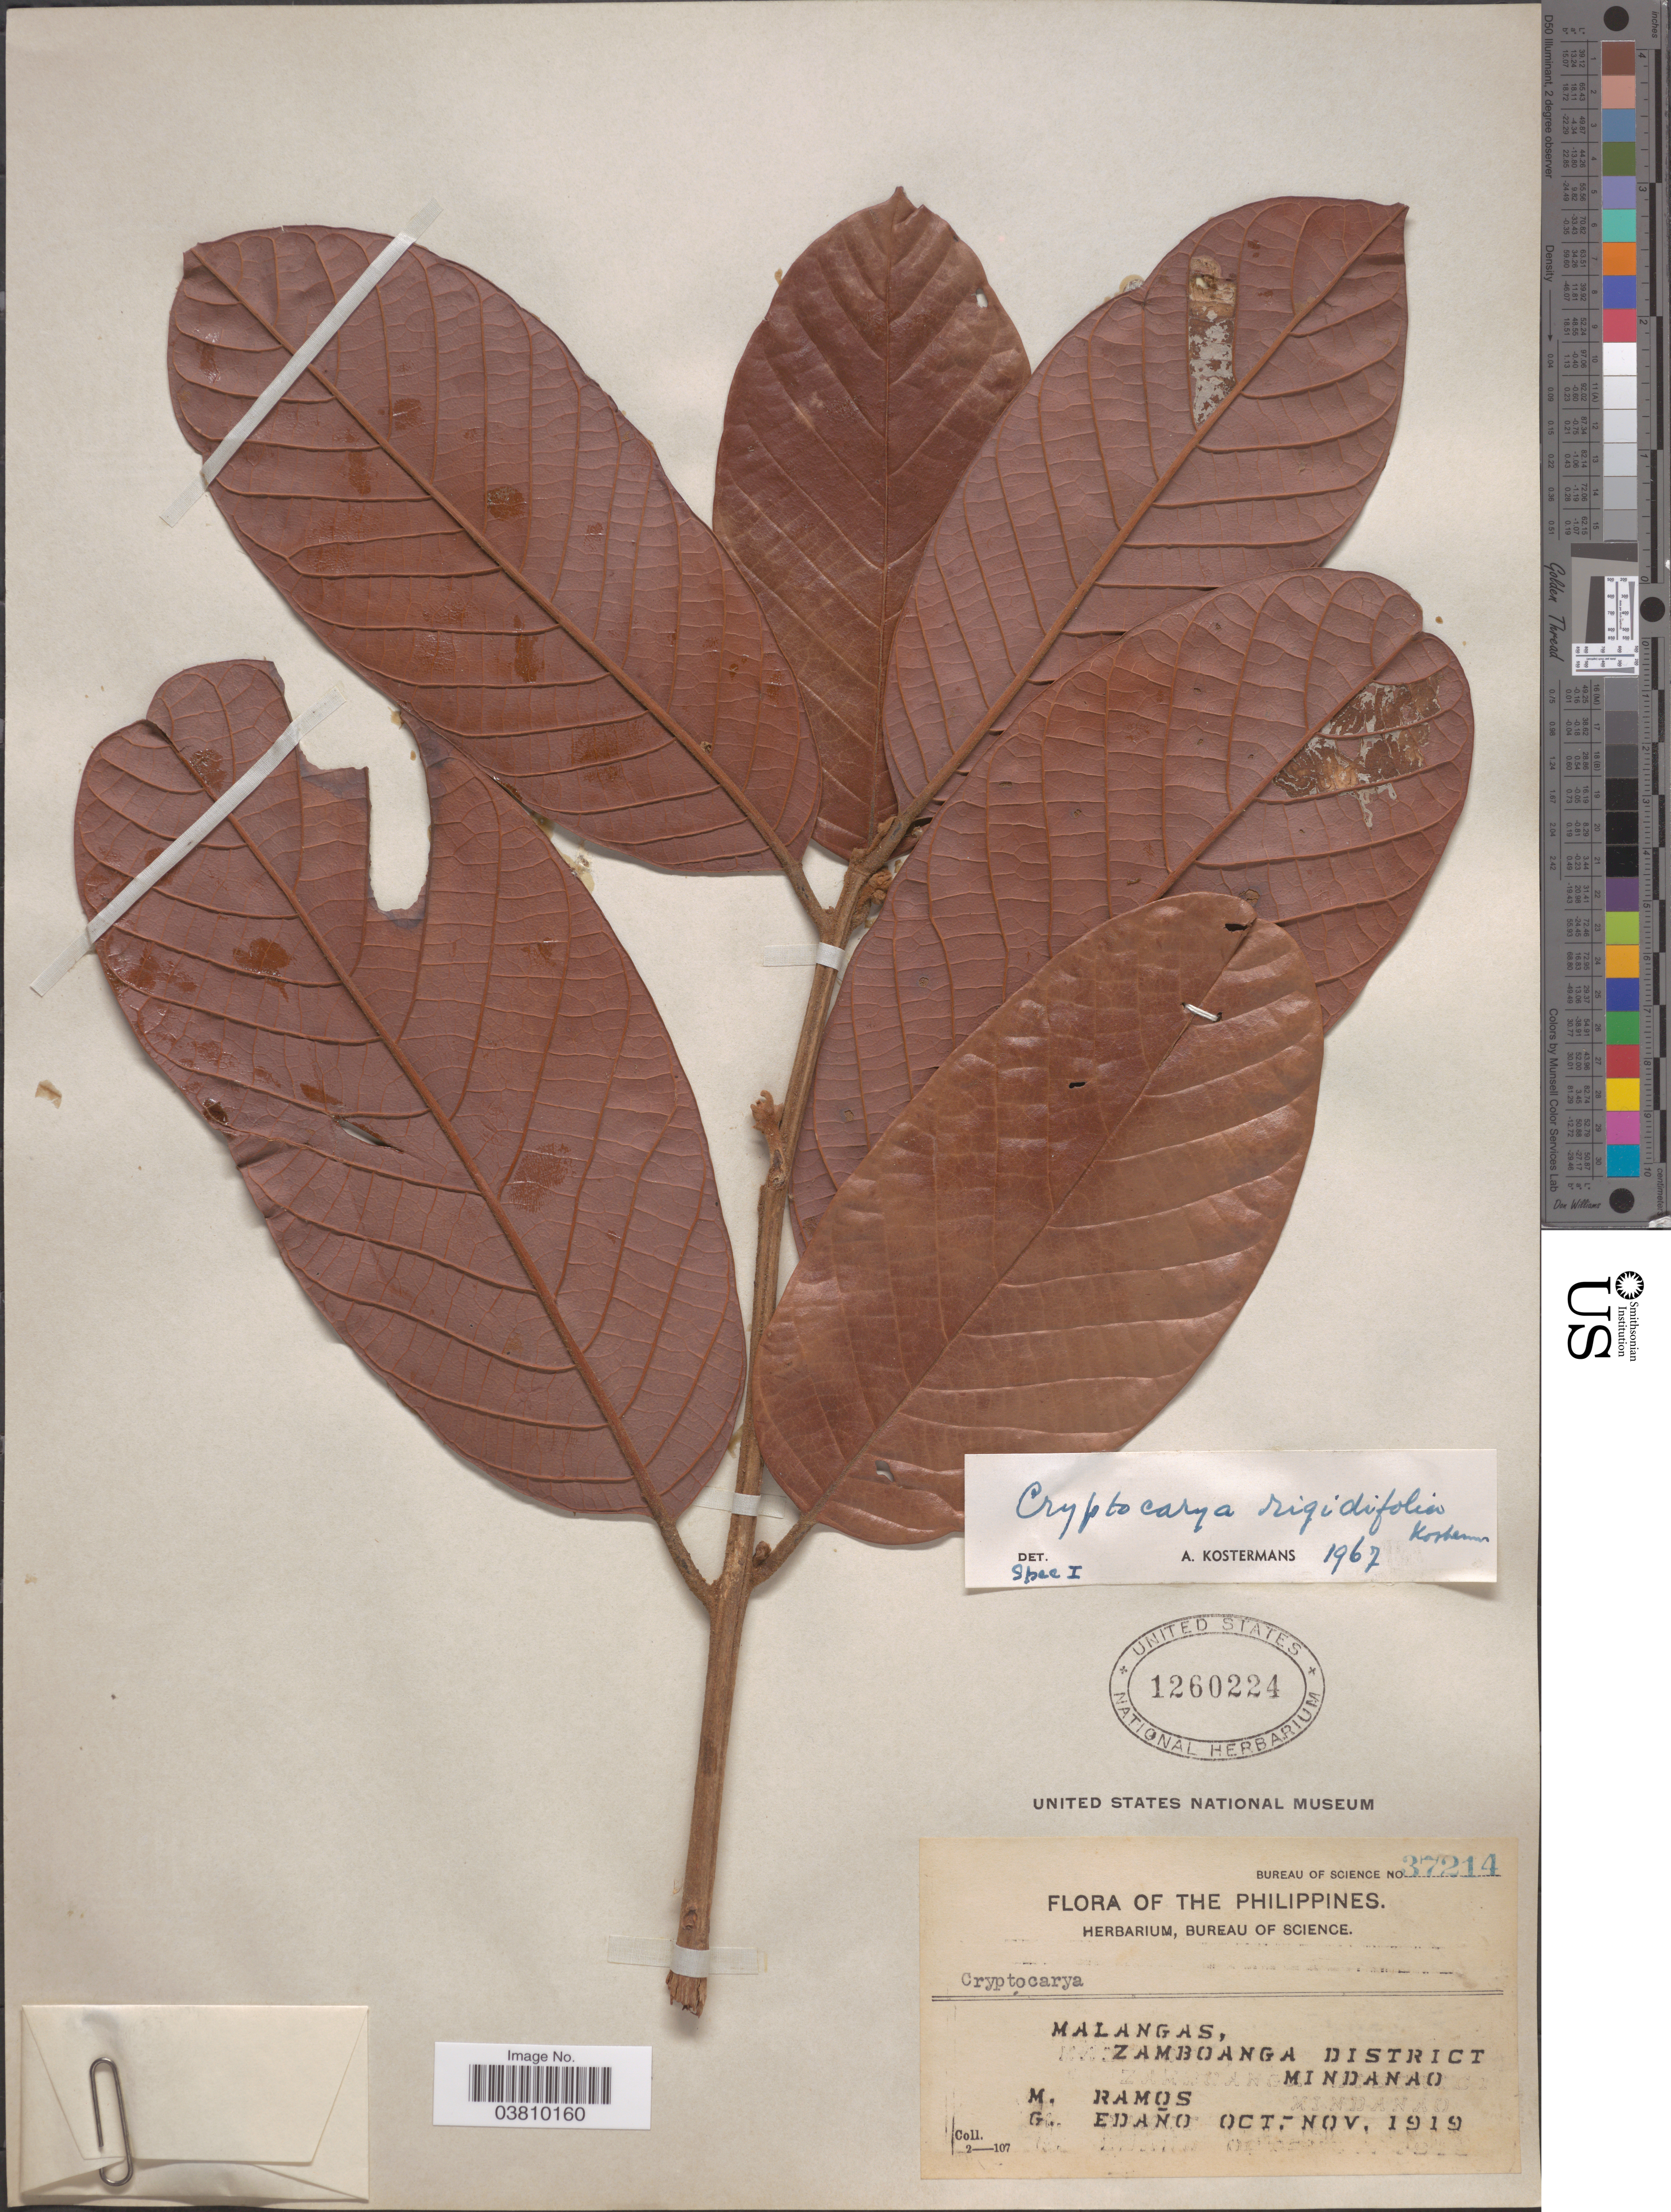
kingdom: Plantae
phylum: Tracheophyta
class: Magnoliopsida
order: Laurales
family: Lauraceae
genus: Cryptocarya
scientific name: Cryptocarya rigidifolia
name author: van der Werff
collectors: M. Ramos & G. Edaño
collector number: Bureau of Science 37214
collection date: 1919-10/1919-11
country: Philippines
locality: Malangas, Zamboanga District, Mindanao.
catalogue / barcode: US 1260224